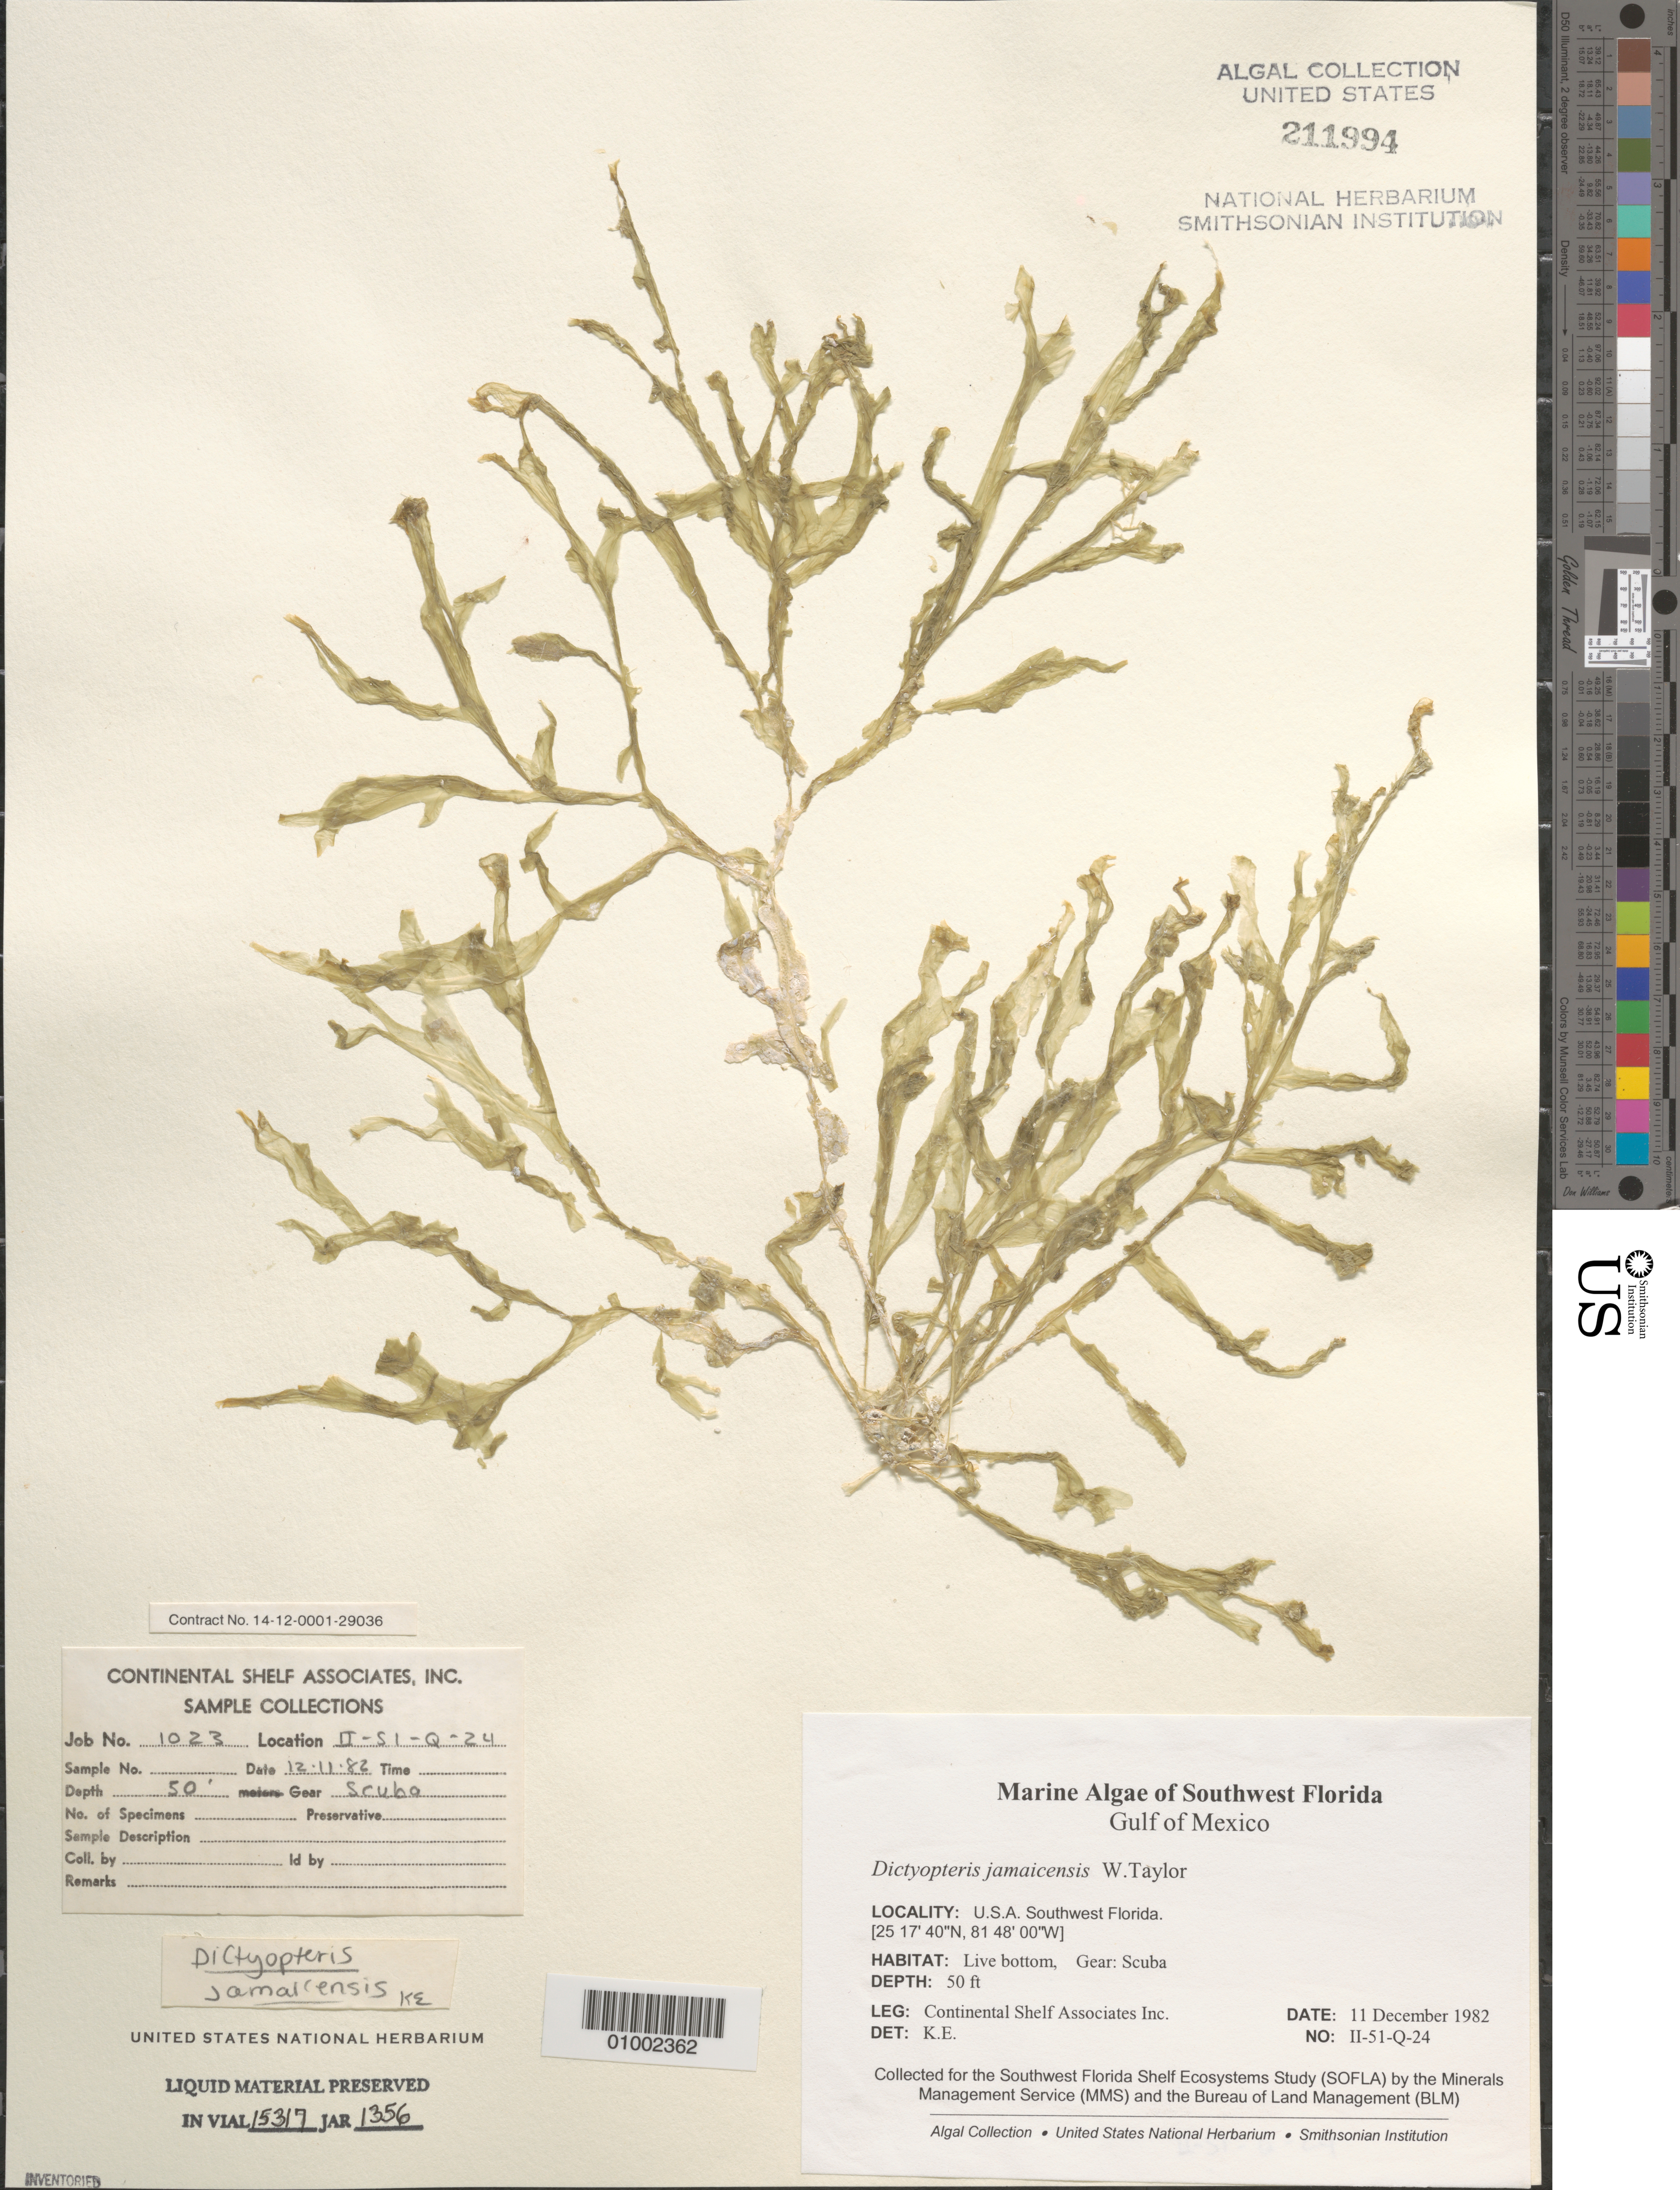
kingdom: Chromista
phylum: Ochrophyta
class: Phaeophyceae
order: Dictyotales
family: Dictyotaceae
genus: Dictyopteris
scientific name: Dictyopteris jamaicensis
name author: W.R. Taylor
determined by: E., K.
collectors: Continental Shelf Associates Inc.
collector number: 1023-II-51-Q-24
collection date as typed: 11 Dec 1982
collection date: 1982-12-11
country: United States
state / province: Florida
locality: Gulf of Mexico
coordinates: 35 17'40"N, 81 48"00"W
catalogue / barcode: US 211994